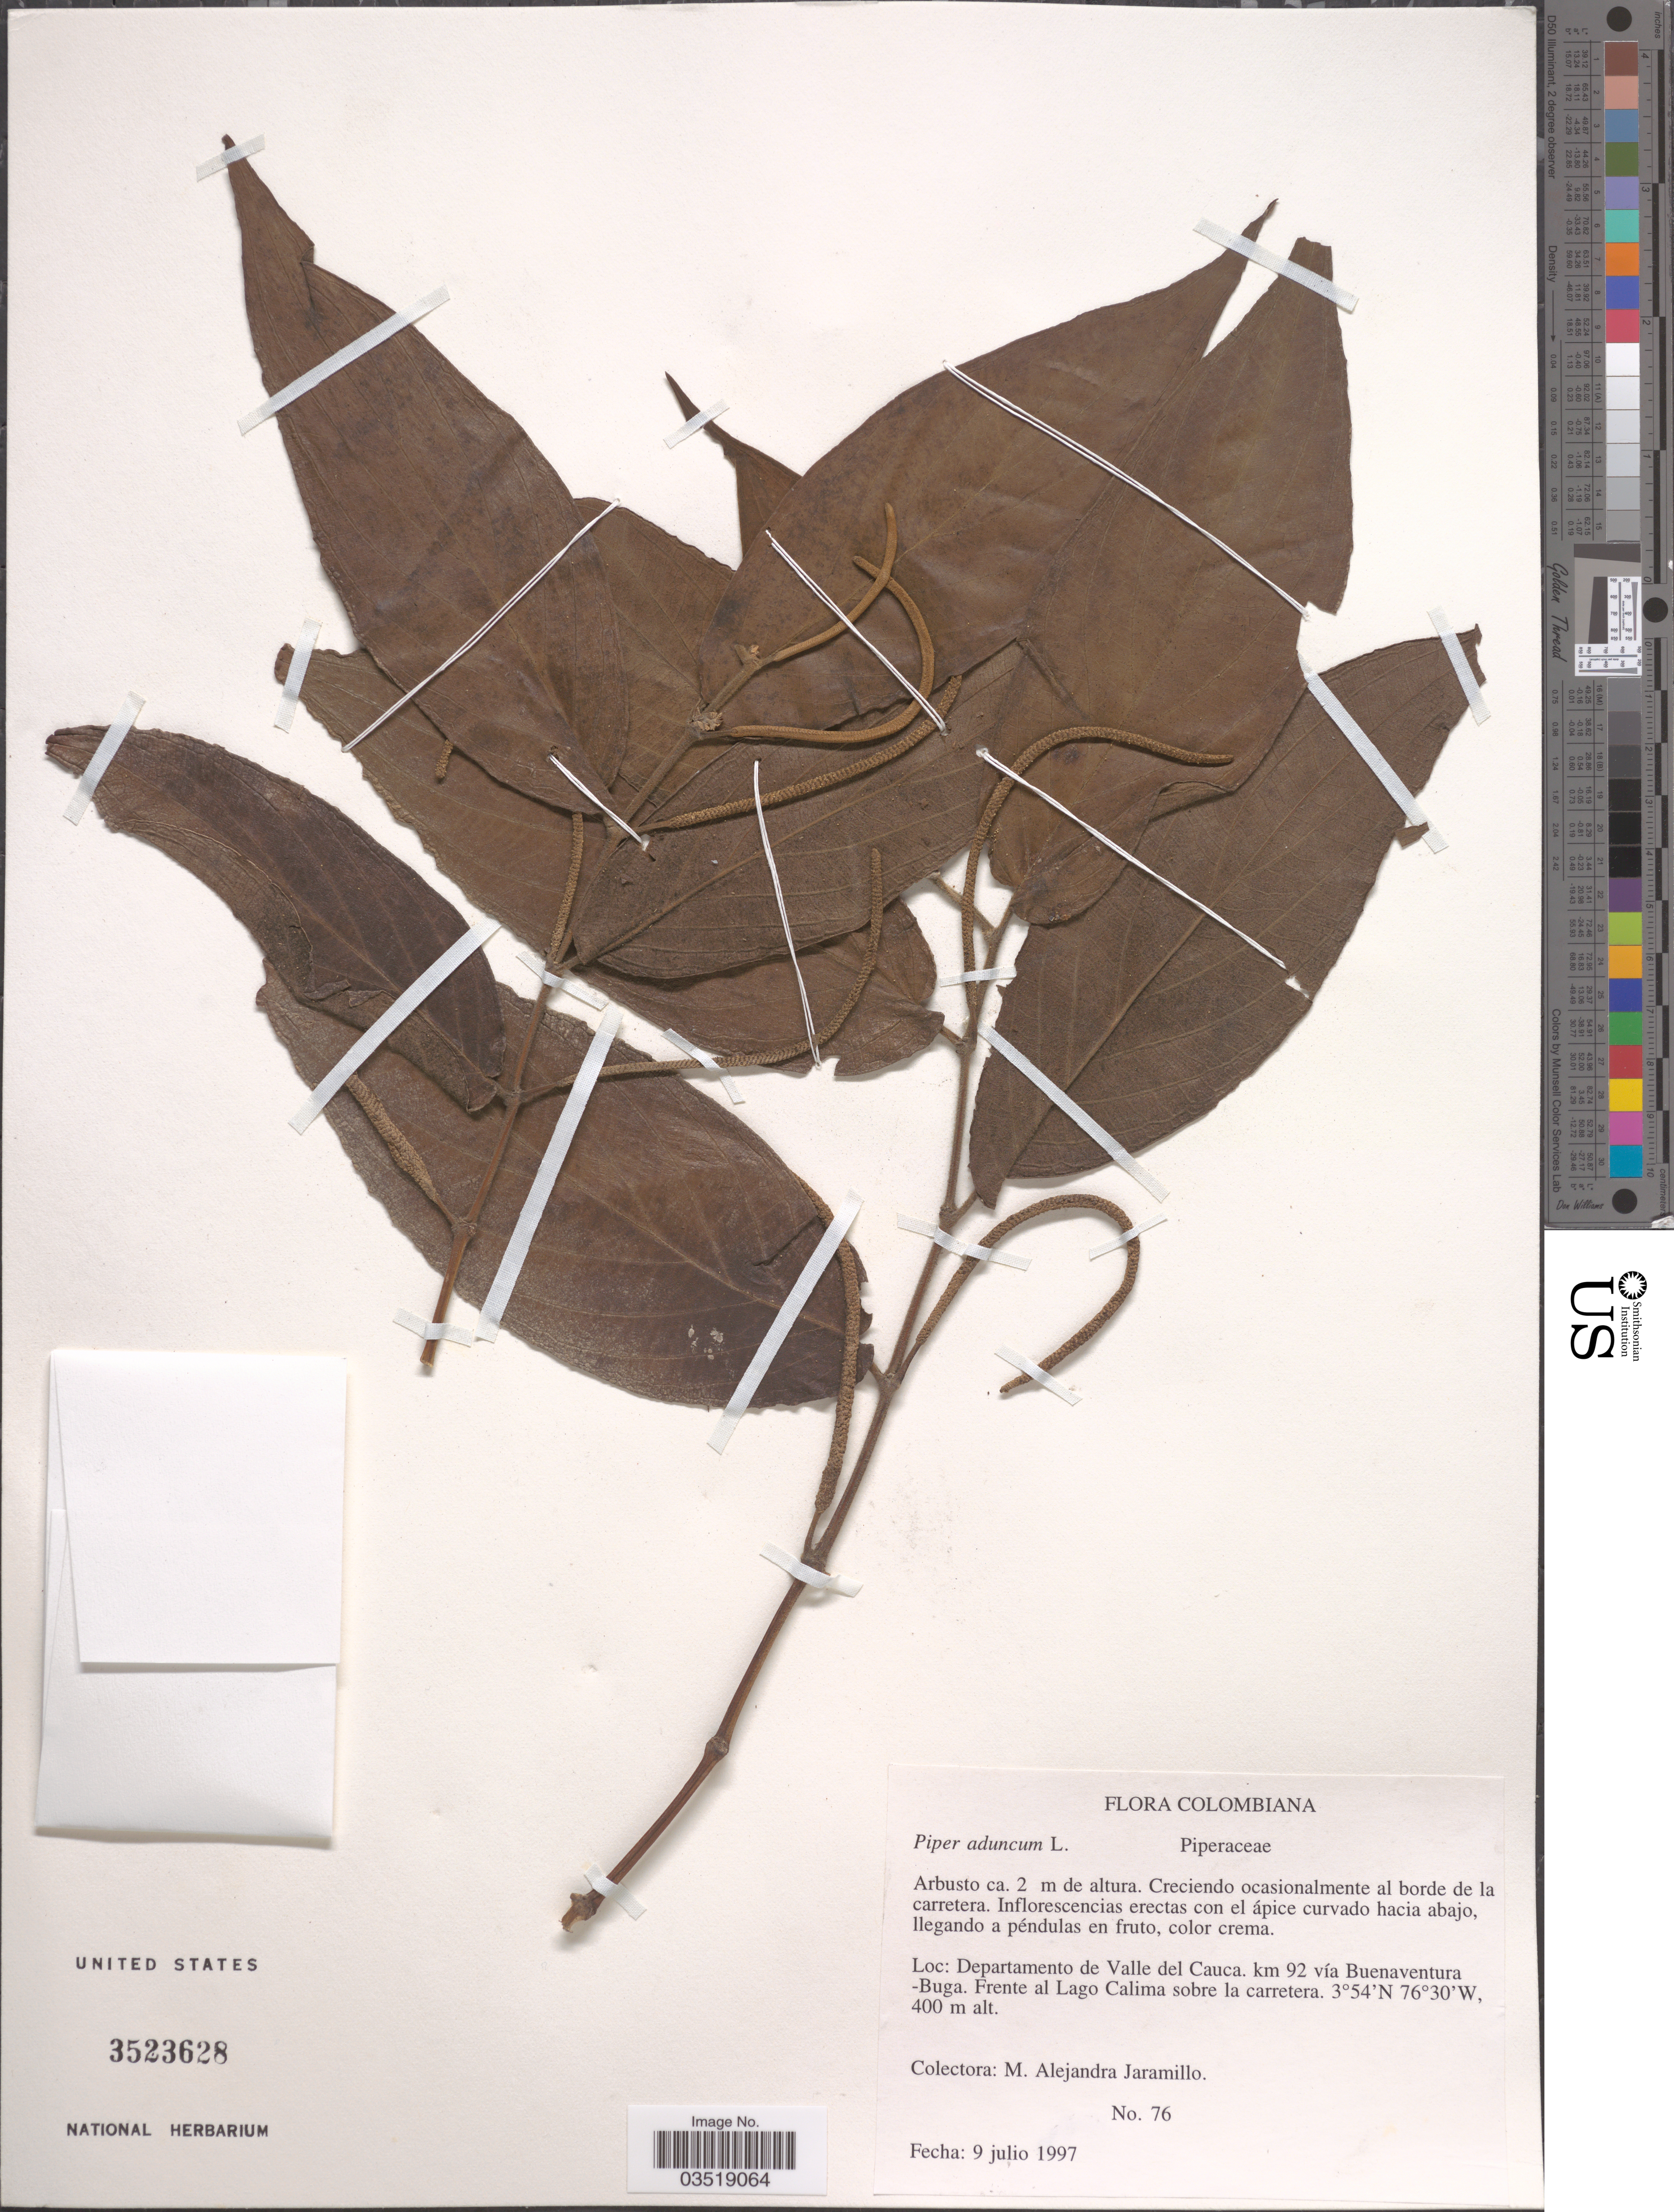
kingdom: Plantae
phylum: Tracheophyta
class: Magnoliopsida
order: Piperales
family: Piperaceae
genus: Piper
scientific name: Piper aduncum var. aduncum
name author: L.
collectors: M. A. Jaramillo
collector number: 76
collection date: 1997-07-09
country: Colombia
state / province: Valle del Cauca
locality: Departamento de Valle del Cauca. Km 92 vía Buenaventura - Buga. Frente al Lago Calima sobre la carretera.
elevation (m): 400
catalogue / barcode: US 3523628